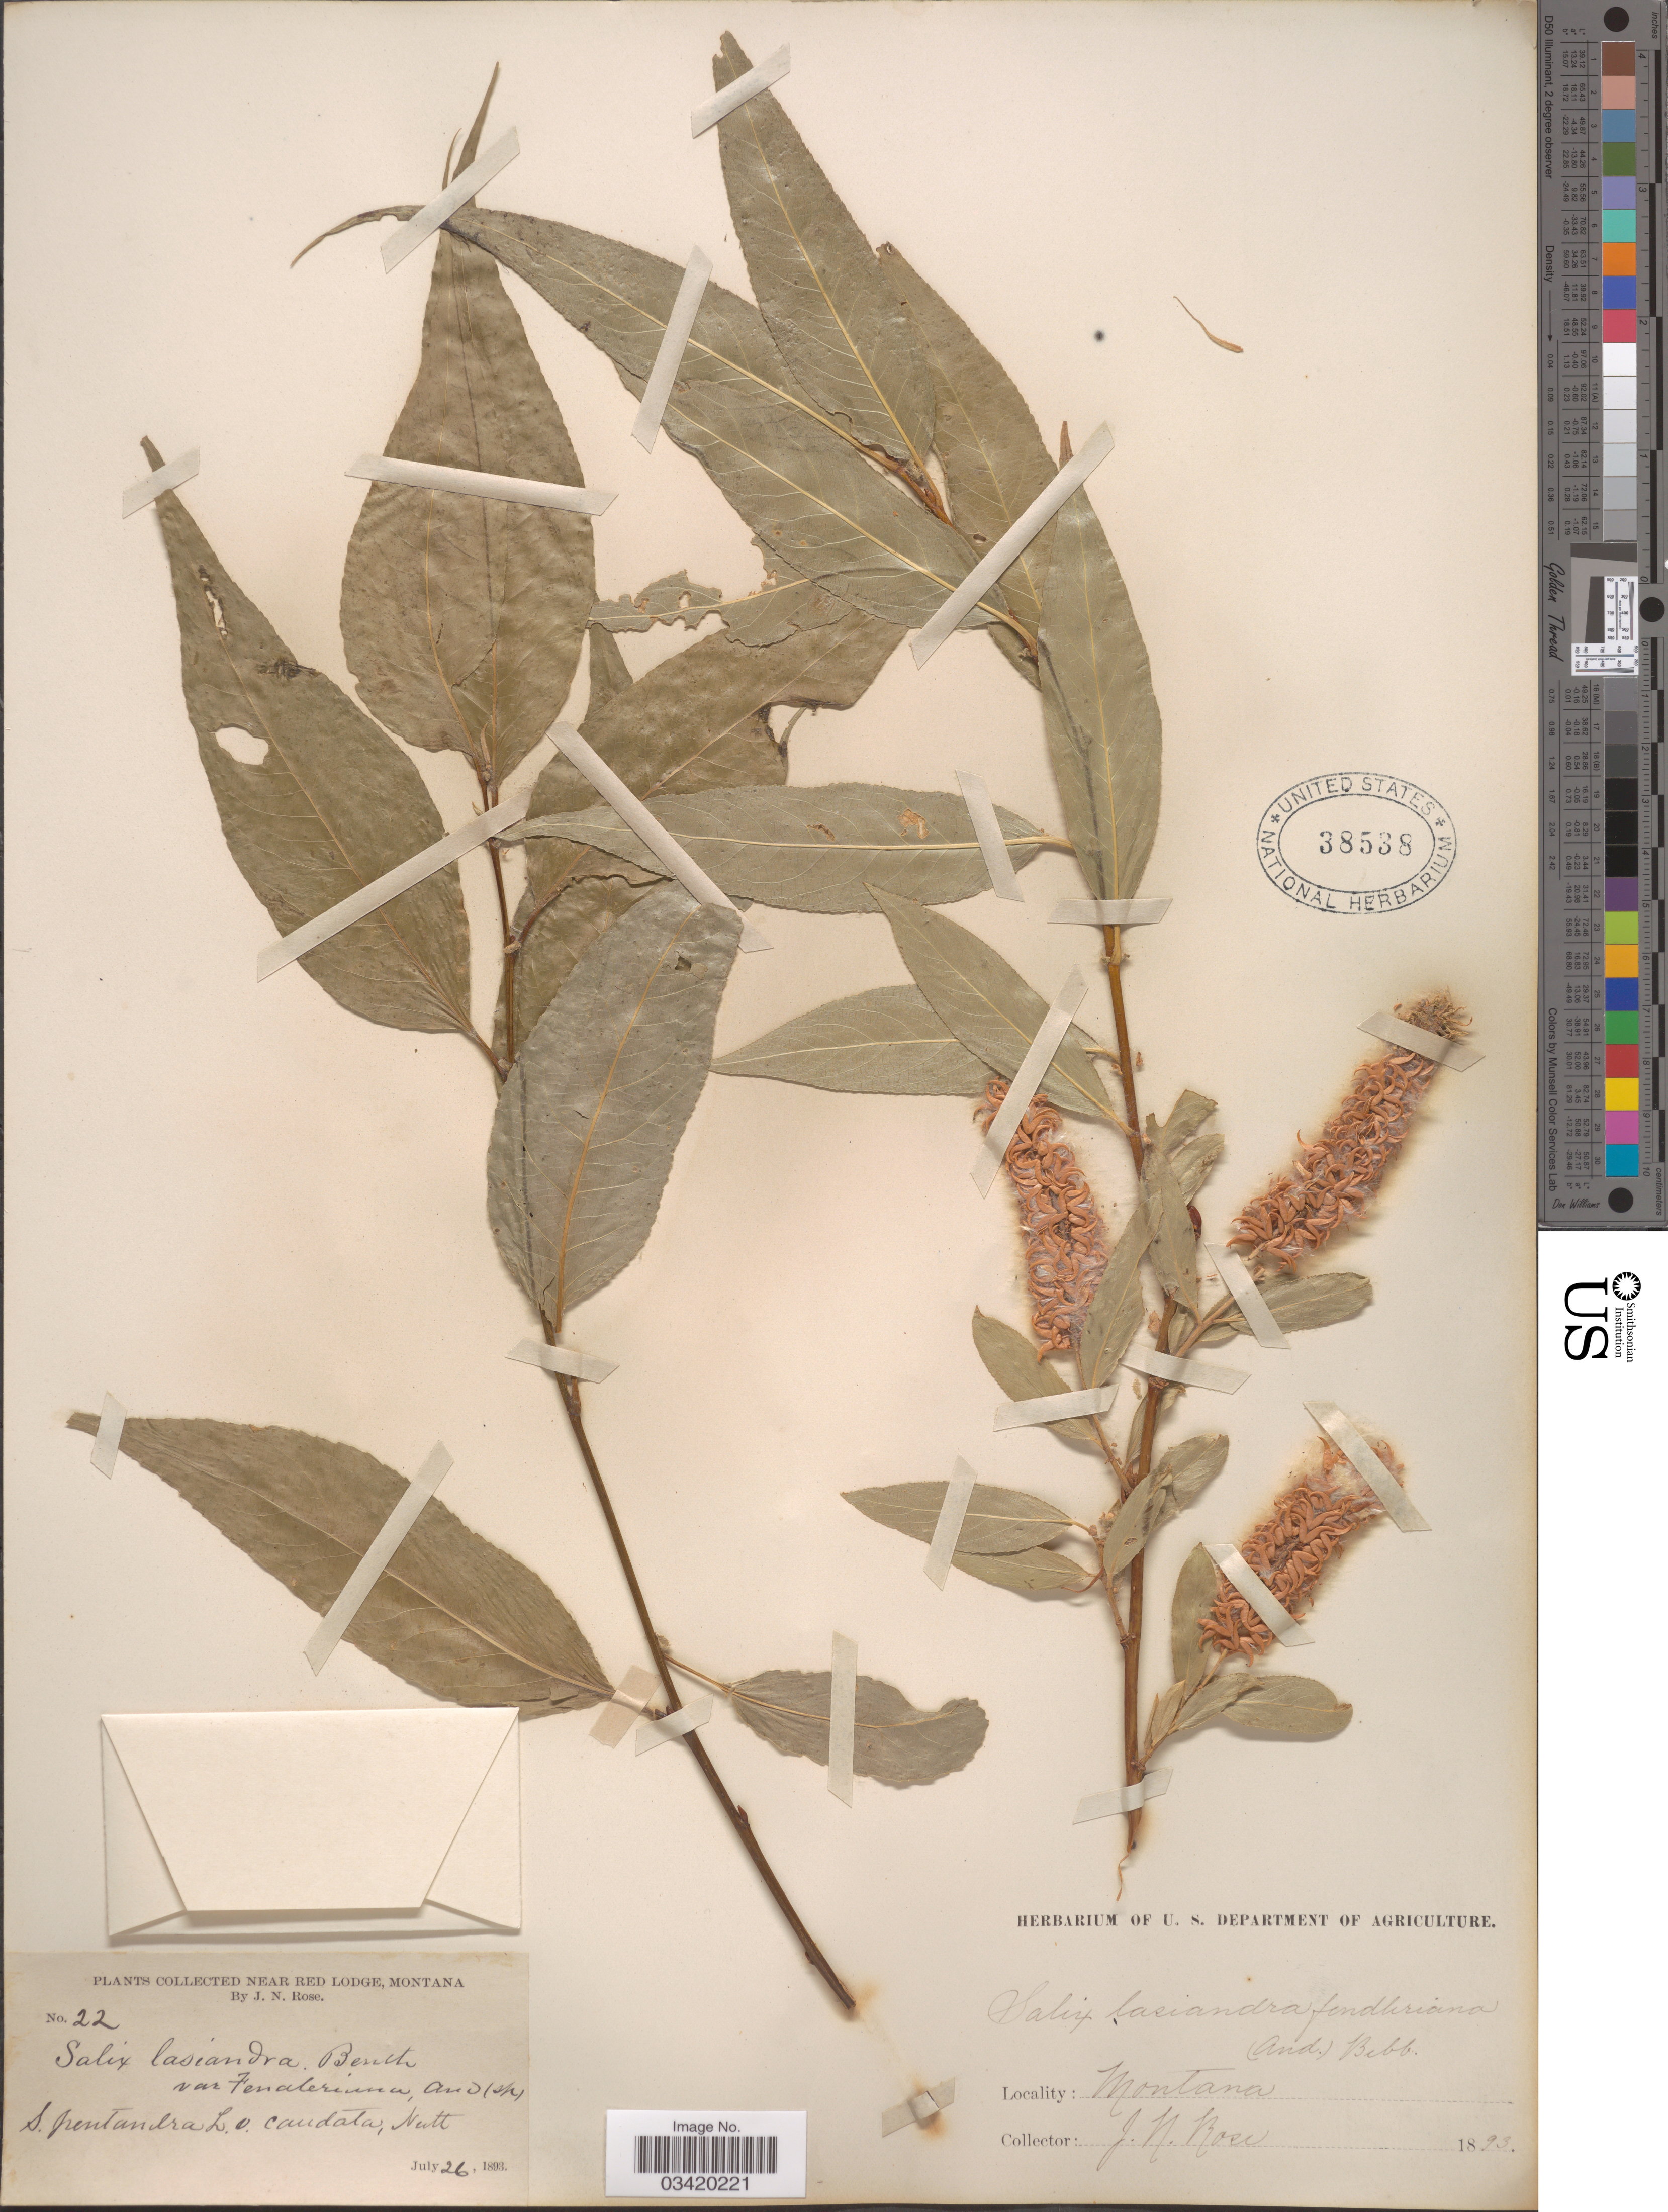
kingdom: Plantae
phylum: Tracheophyta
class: Magnoliopsida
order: Malpighiales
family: Salicaceae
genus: Salix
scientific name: Salix fendleriana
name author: Andersson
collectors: J. N. Rose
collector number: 22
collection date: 1893-07-26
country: United States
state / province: Montana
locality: Near Red Lodge.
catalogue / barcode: US 38538